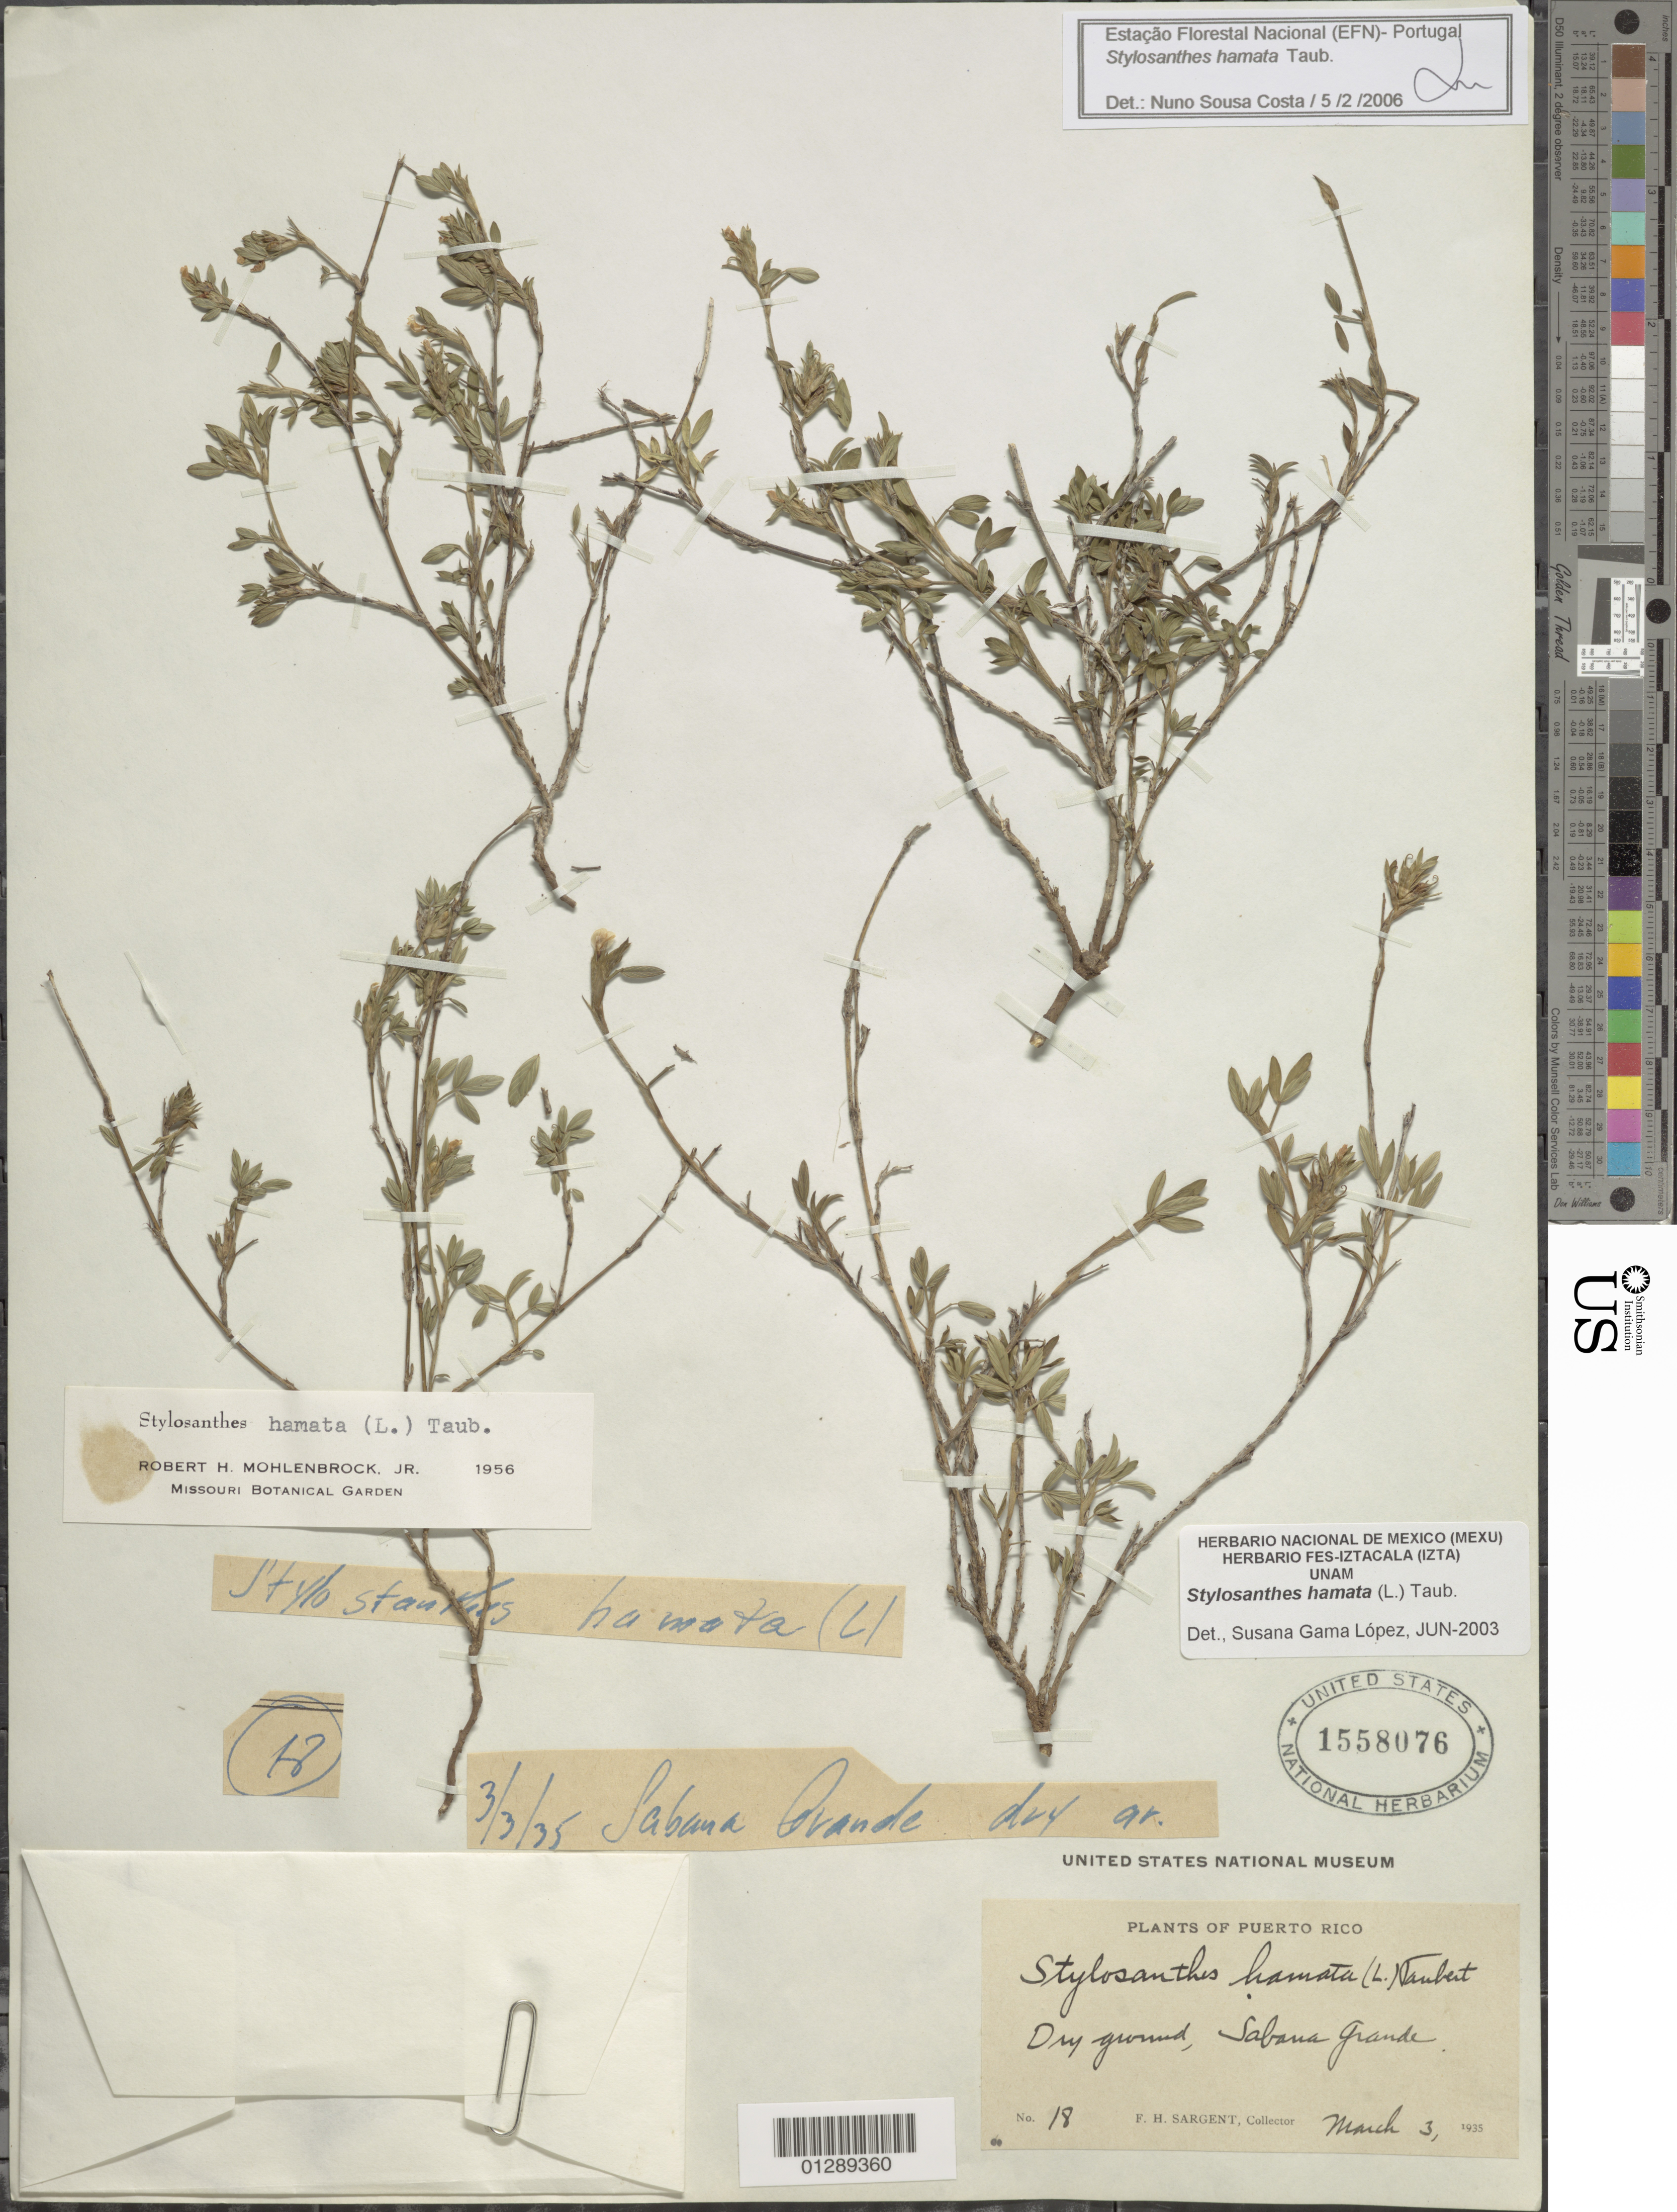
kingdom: Plantae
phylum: Tracheophyta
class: Magnoliopsida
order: Fabales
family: Fabaceae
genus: Stylosanthes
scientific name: Stylosanthes hamata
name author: (L.) Taub.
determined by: Sousa Costa, N. M., (EFN)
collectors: F. H. Sargent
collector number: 18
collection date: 1935-03-03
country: Puerto Rico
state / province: Sabana Grande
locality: Sabana Grande.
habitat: Dry ground.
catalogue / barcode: US 1558076